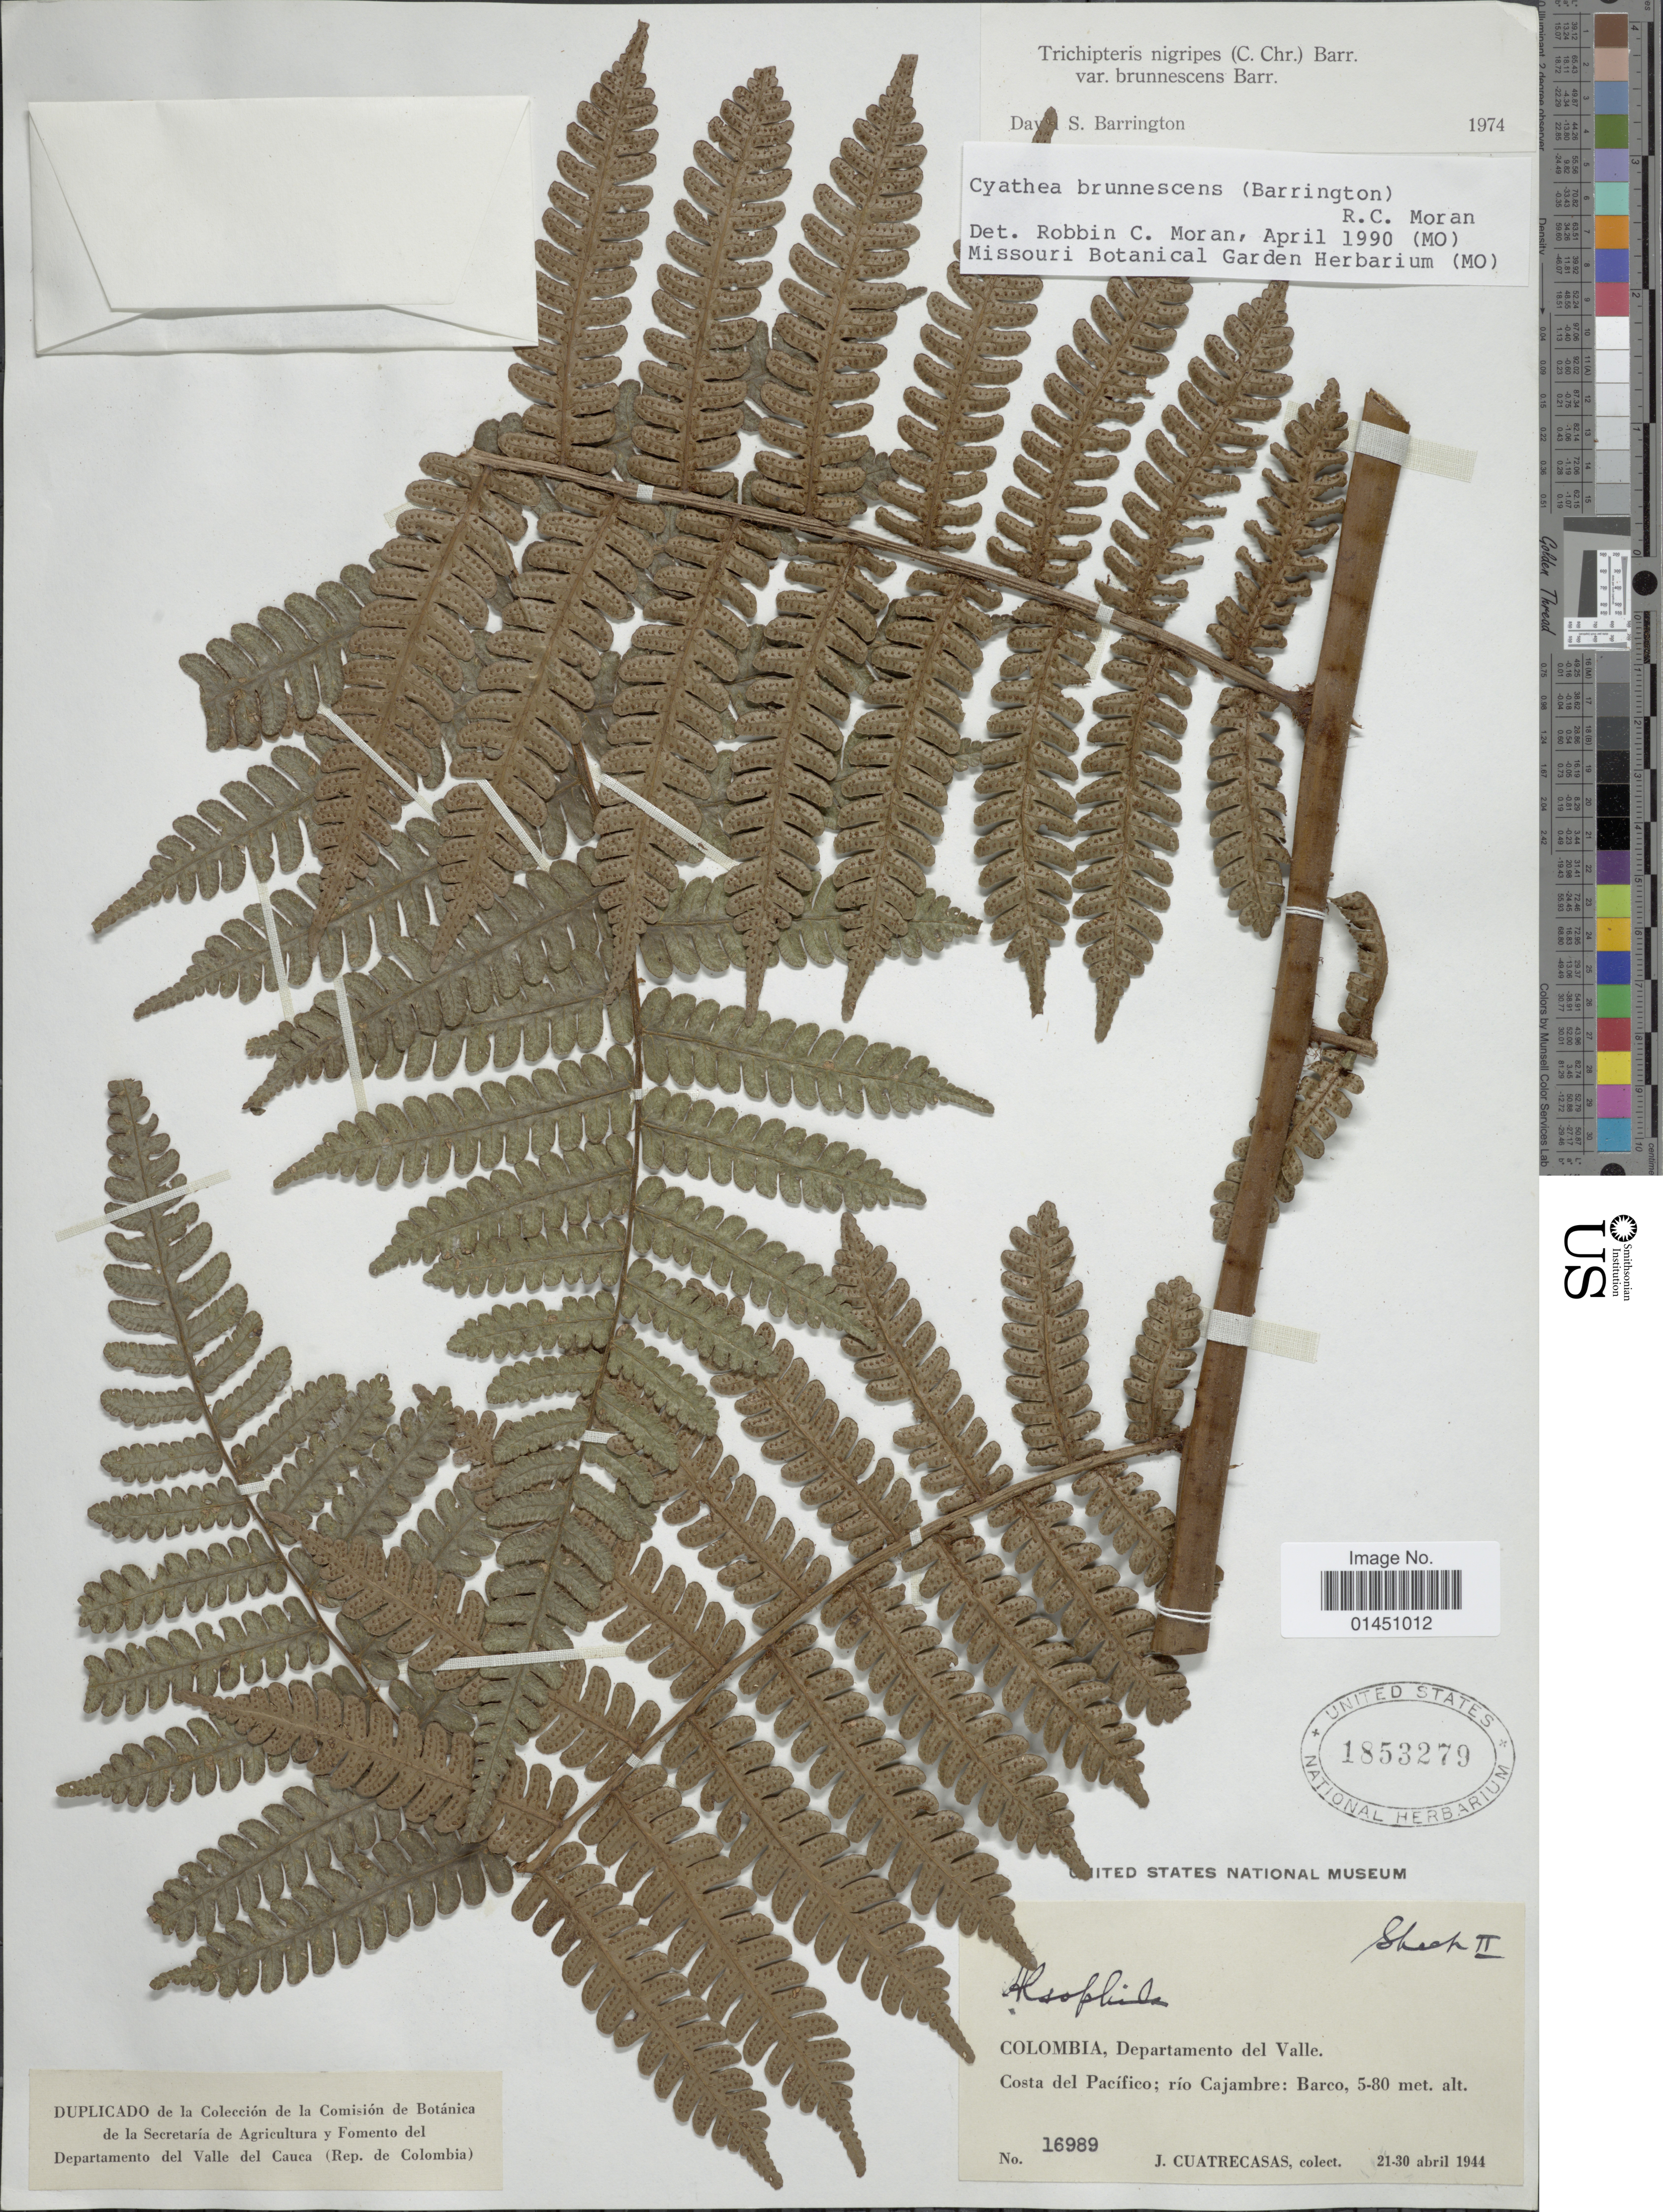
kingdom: Plantae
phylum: Tracheophyta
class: Polypodiopsida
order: Cyatheales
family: Cyatheaceae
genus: Cyathea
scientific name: Cyathea brunnescens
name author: (Barrington) R.C. Moran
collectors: J. Cuatrecasas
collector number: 16989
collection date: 1944-04-21/1944-04-30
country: Colombia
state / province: Valle del Cauca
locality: Departamento del Valle, Costa del Pacifico; rio Cajambre: Barco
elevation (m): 5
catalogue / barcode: US 1853279